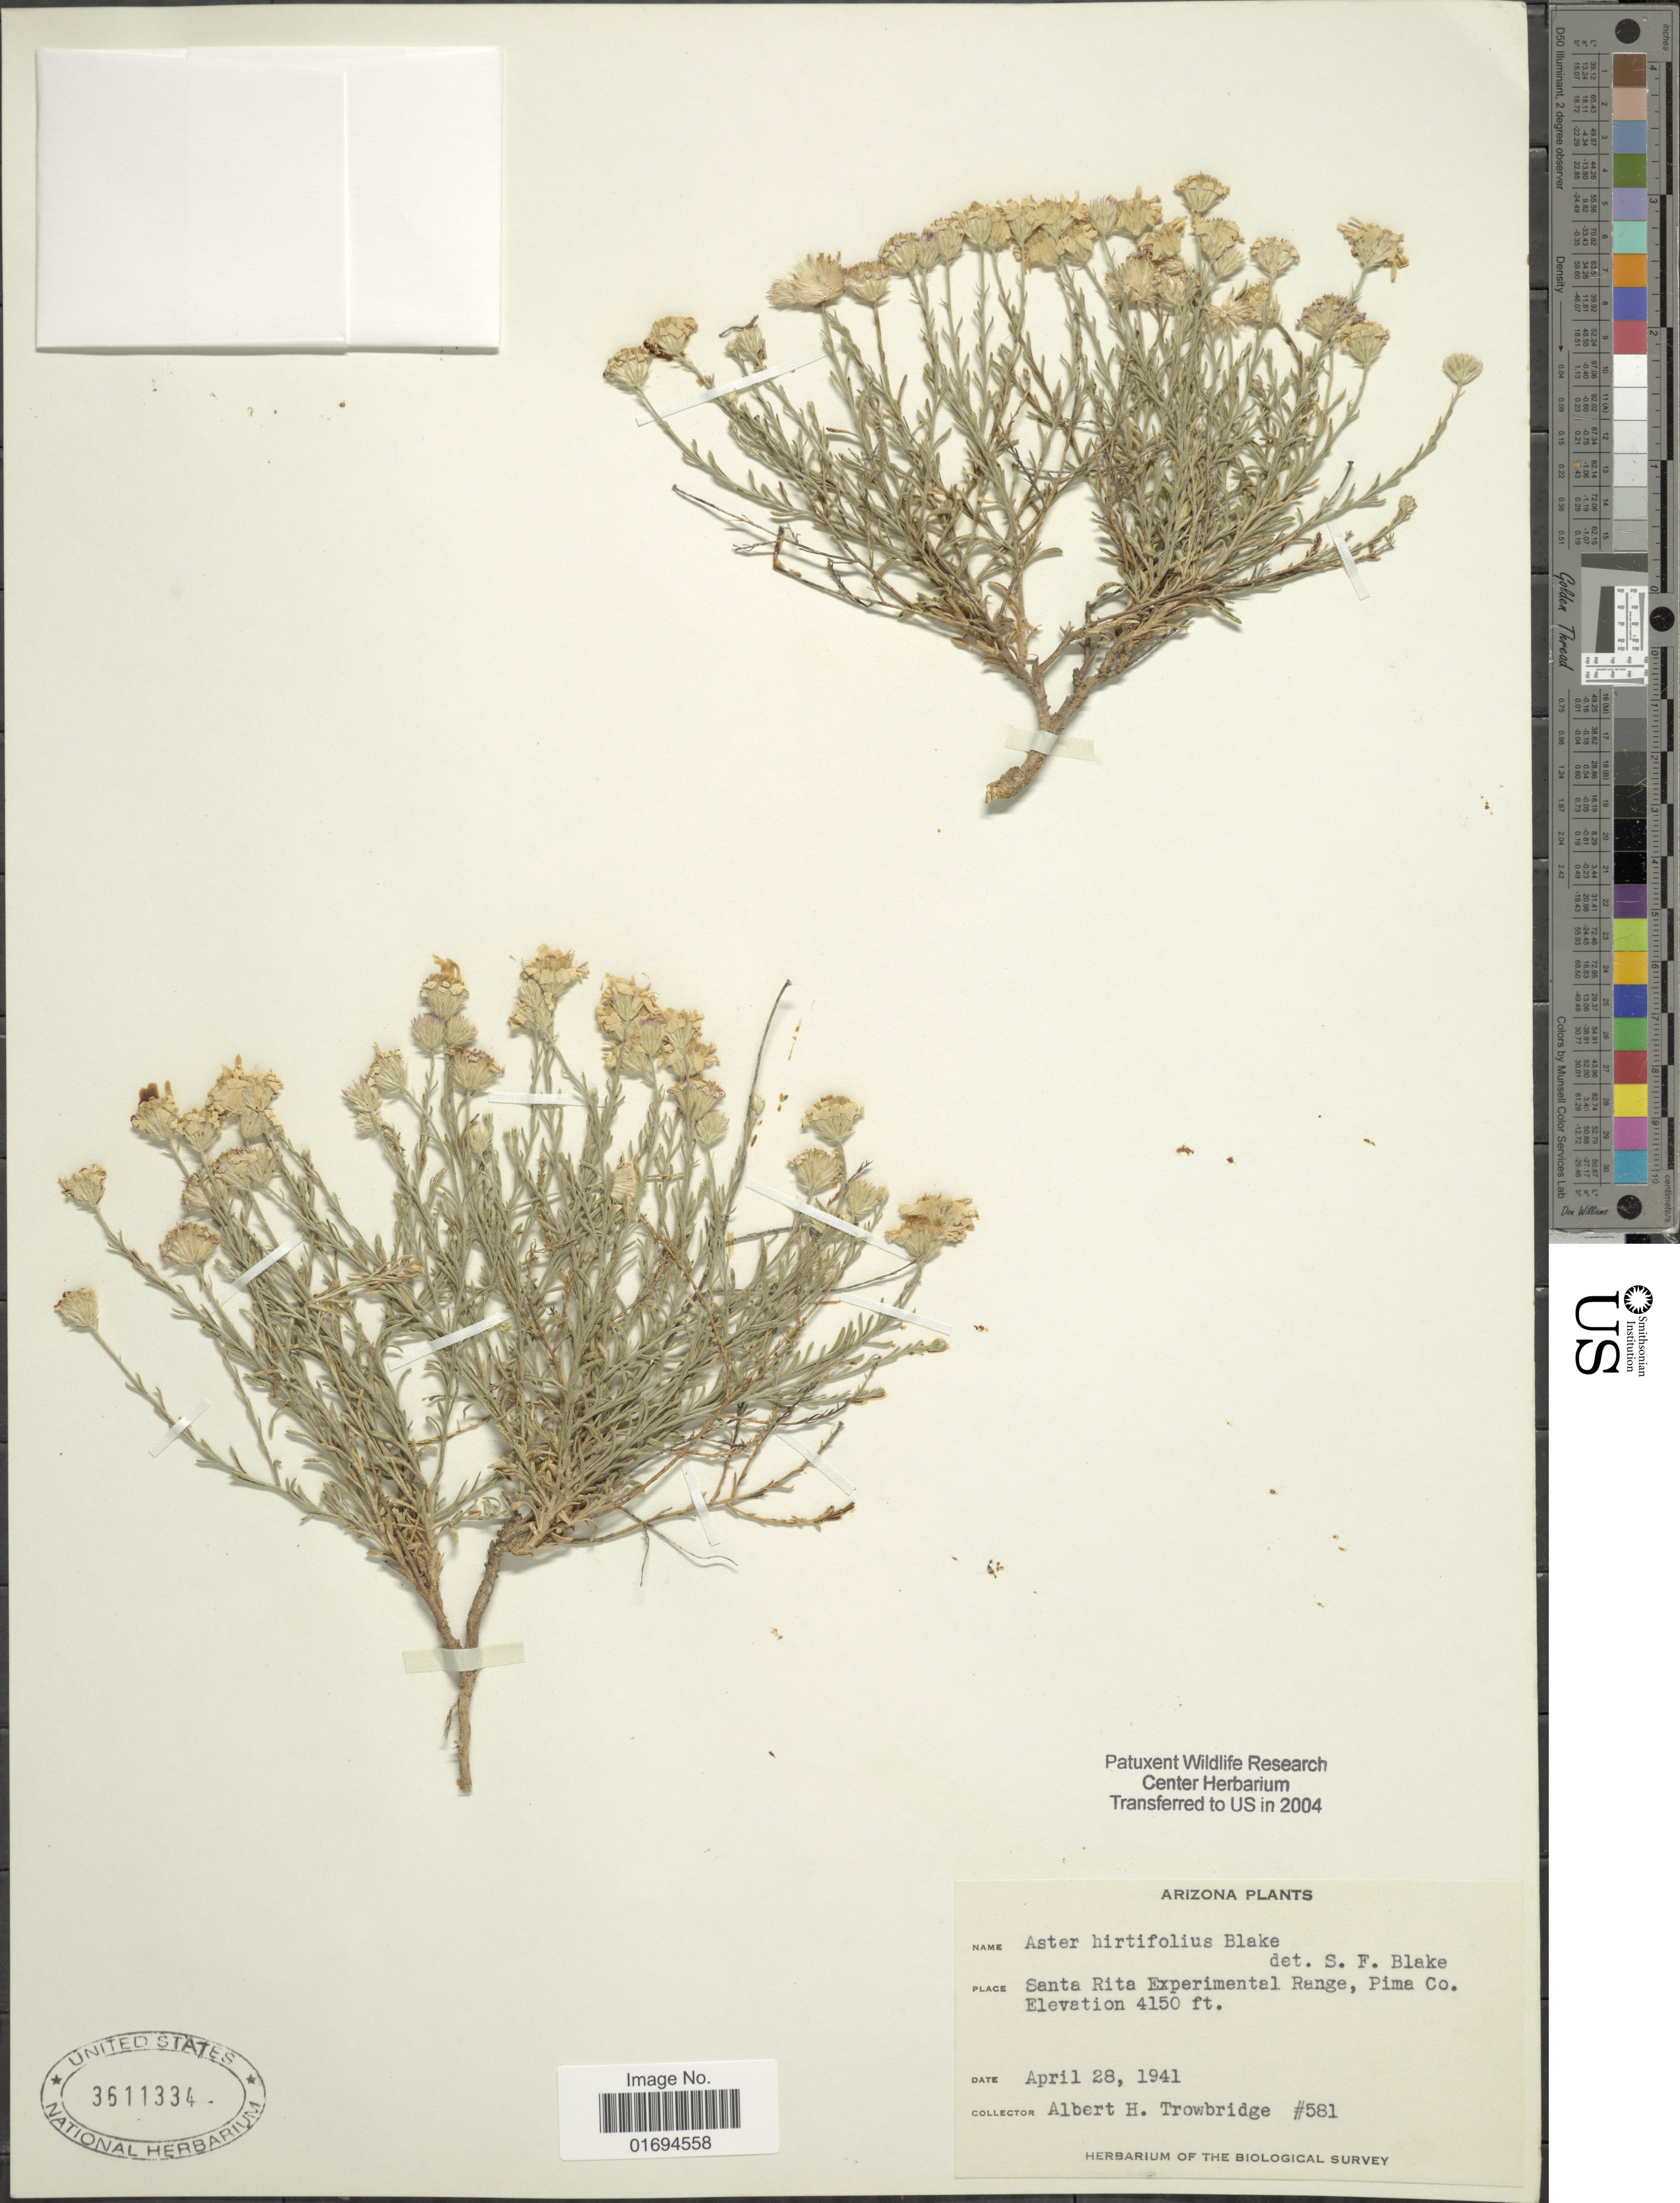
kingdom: Plantae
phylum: Tracheophyta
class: Magnoliopsida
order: Asterales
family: Asteraceae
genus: Chaetopappa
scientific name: Chaetopappa ericoides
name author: (Torr.) G.L. Nesom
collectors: A. H. Trowbridge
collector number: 581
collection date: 1941-04-28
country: United States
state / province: Arizona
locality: Santa Rita Experimental Range, Pima Co.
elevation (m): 1265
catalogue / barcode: US 3511334